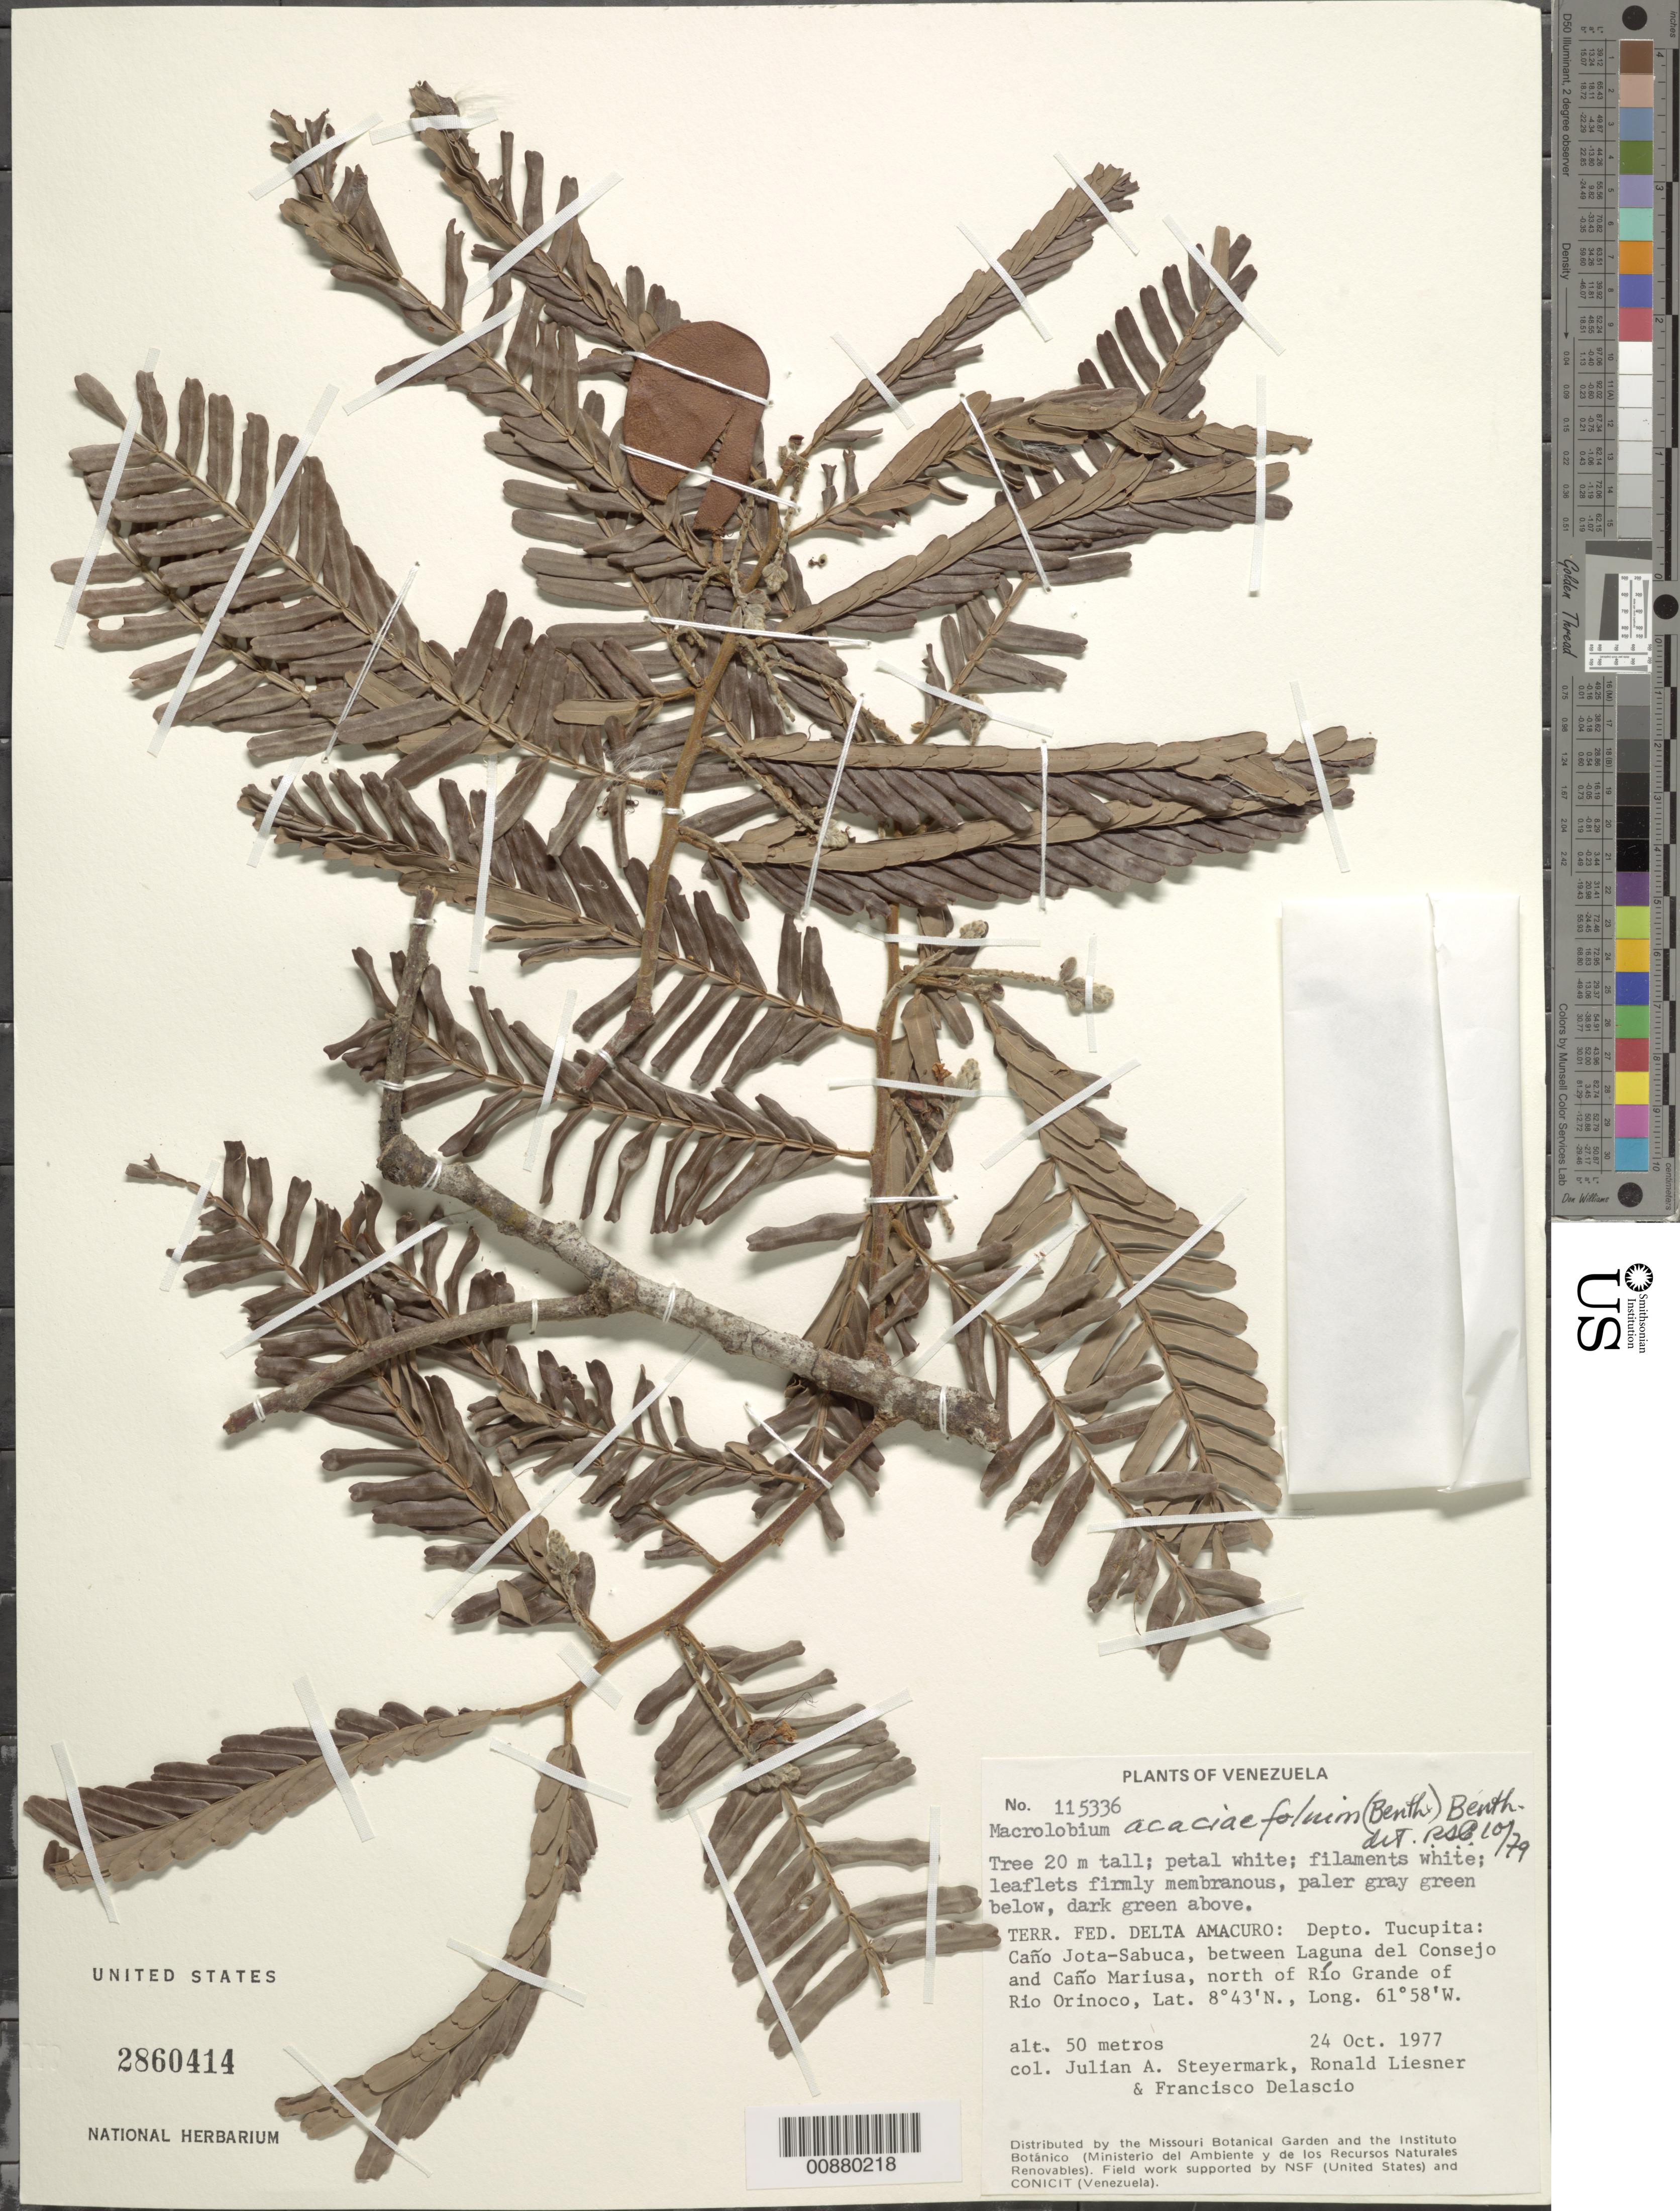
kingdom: Plantae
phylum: Tracheophyta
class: Magnoliopsida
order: Fabales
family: Fabaceae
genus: Macrolobium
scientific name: Macrolobium acaciifolium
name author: (Benth.) Benth.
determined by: Cowan, R. S.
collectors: J. Steyermark, R. L. Liesner & F. Delascio C.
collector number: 115336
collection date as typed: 24-Oct-77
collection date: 1977-10-24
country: Venezuela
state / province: Delta Amacuro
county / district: Tucupita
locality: Caño Jota-Sabuca, betw Laguna del Consejo & Caño Mariusa, north of Rio Grande of Rio Orinoco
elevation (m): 50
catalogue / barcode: US 2860414